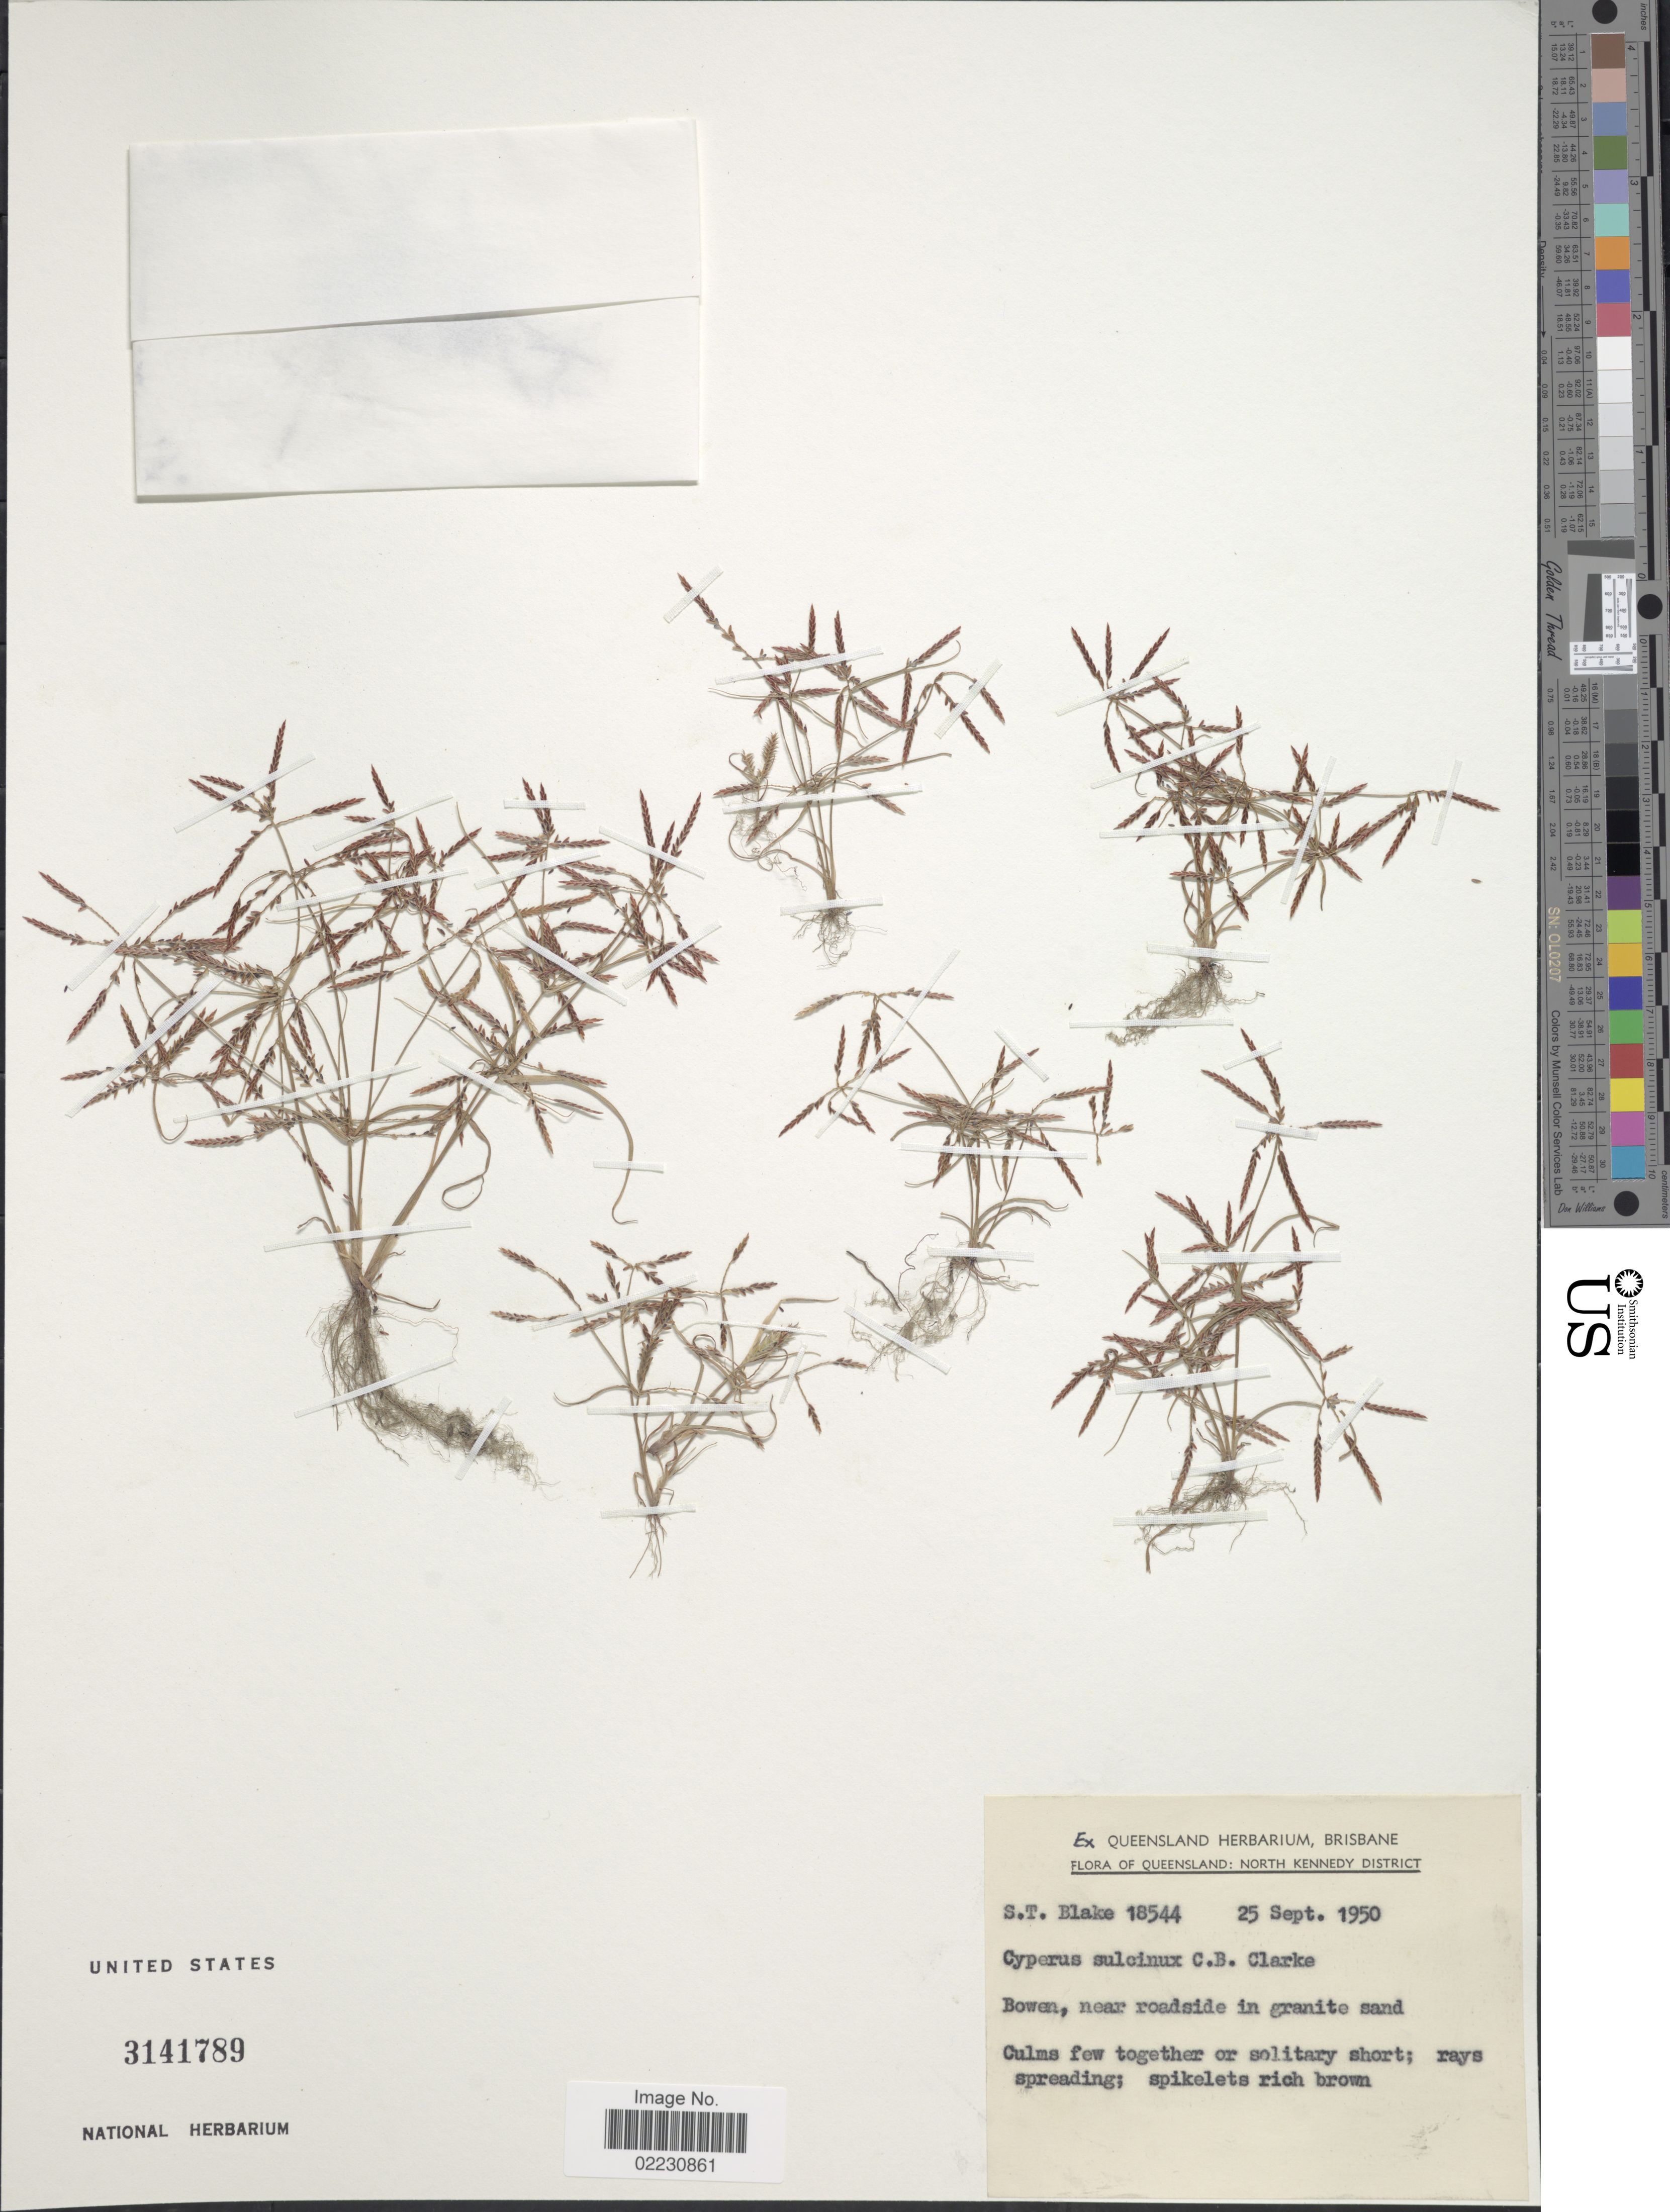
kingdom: Plantae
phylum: Tracheophyta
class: Liliopsida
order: Poales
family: Cyperaceae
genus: Cyperus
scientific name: Cyperus sulcinux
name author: C.B. Clarke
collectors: S. T. Blake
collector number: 18544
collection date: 1950-09-25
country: Australia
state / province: Queensland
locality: North Kennedy District, Bowen, near roadside in granite sand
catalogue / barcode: US 3141789